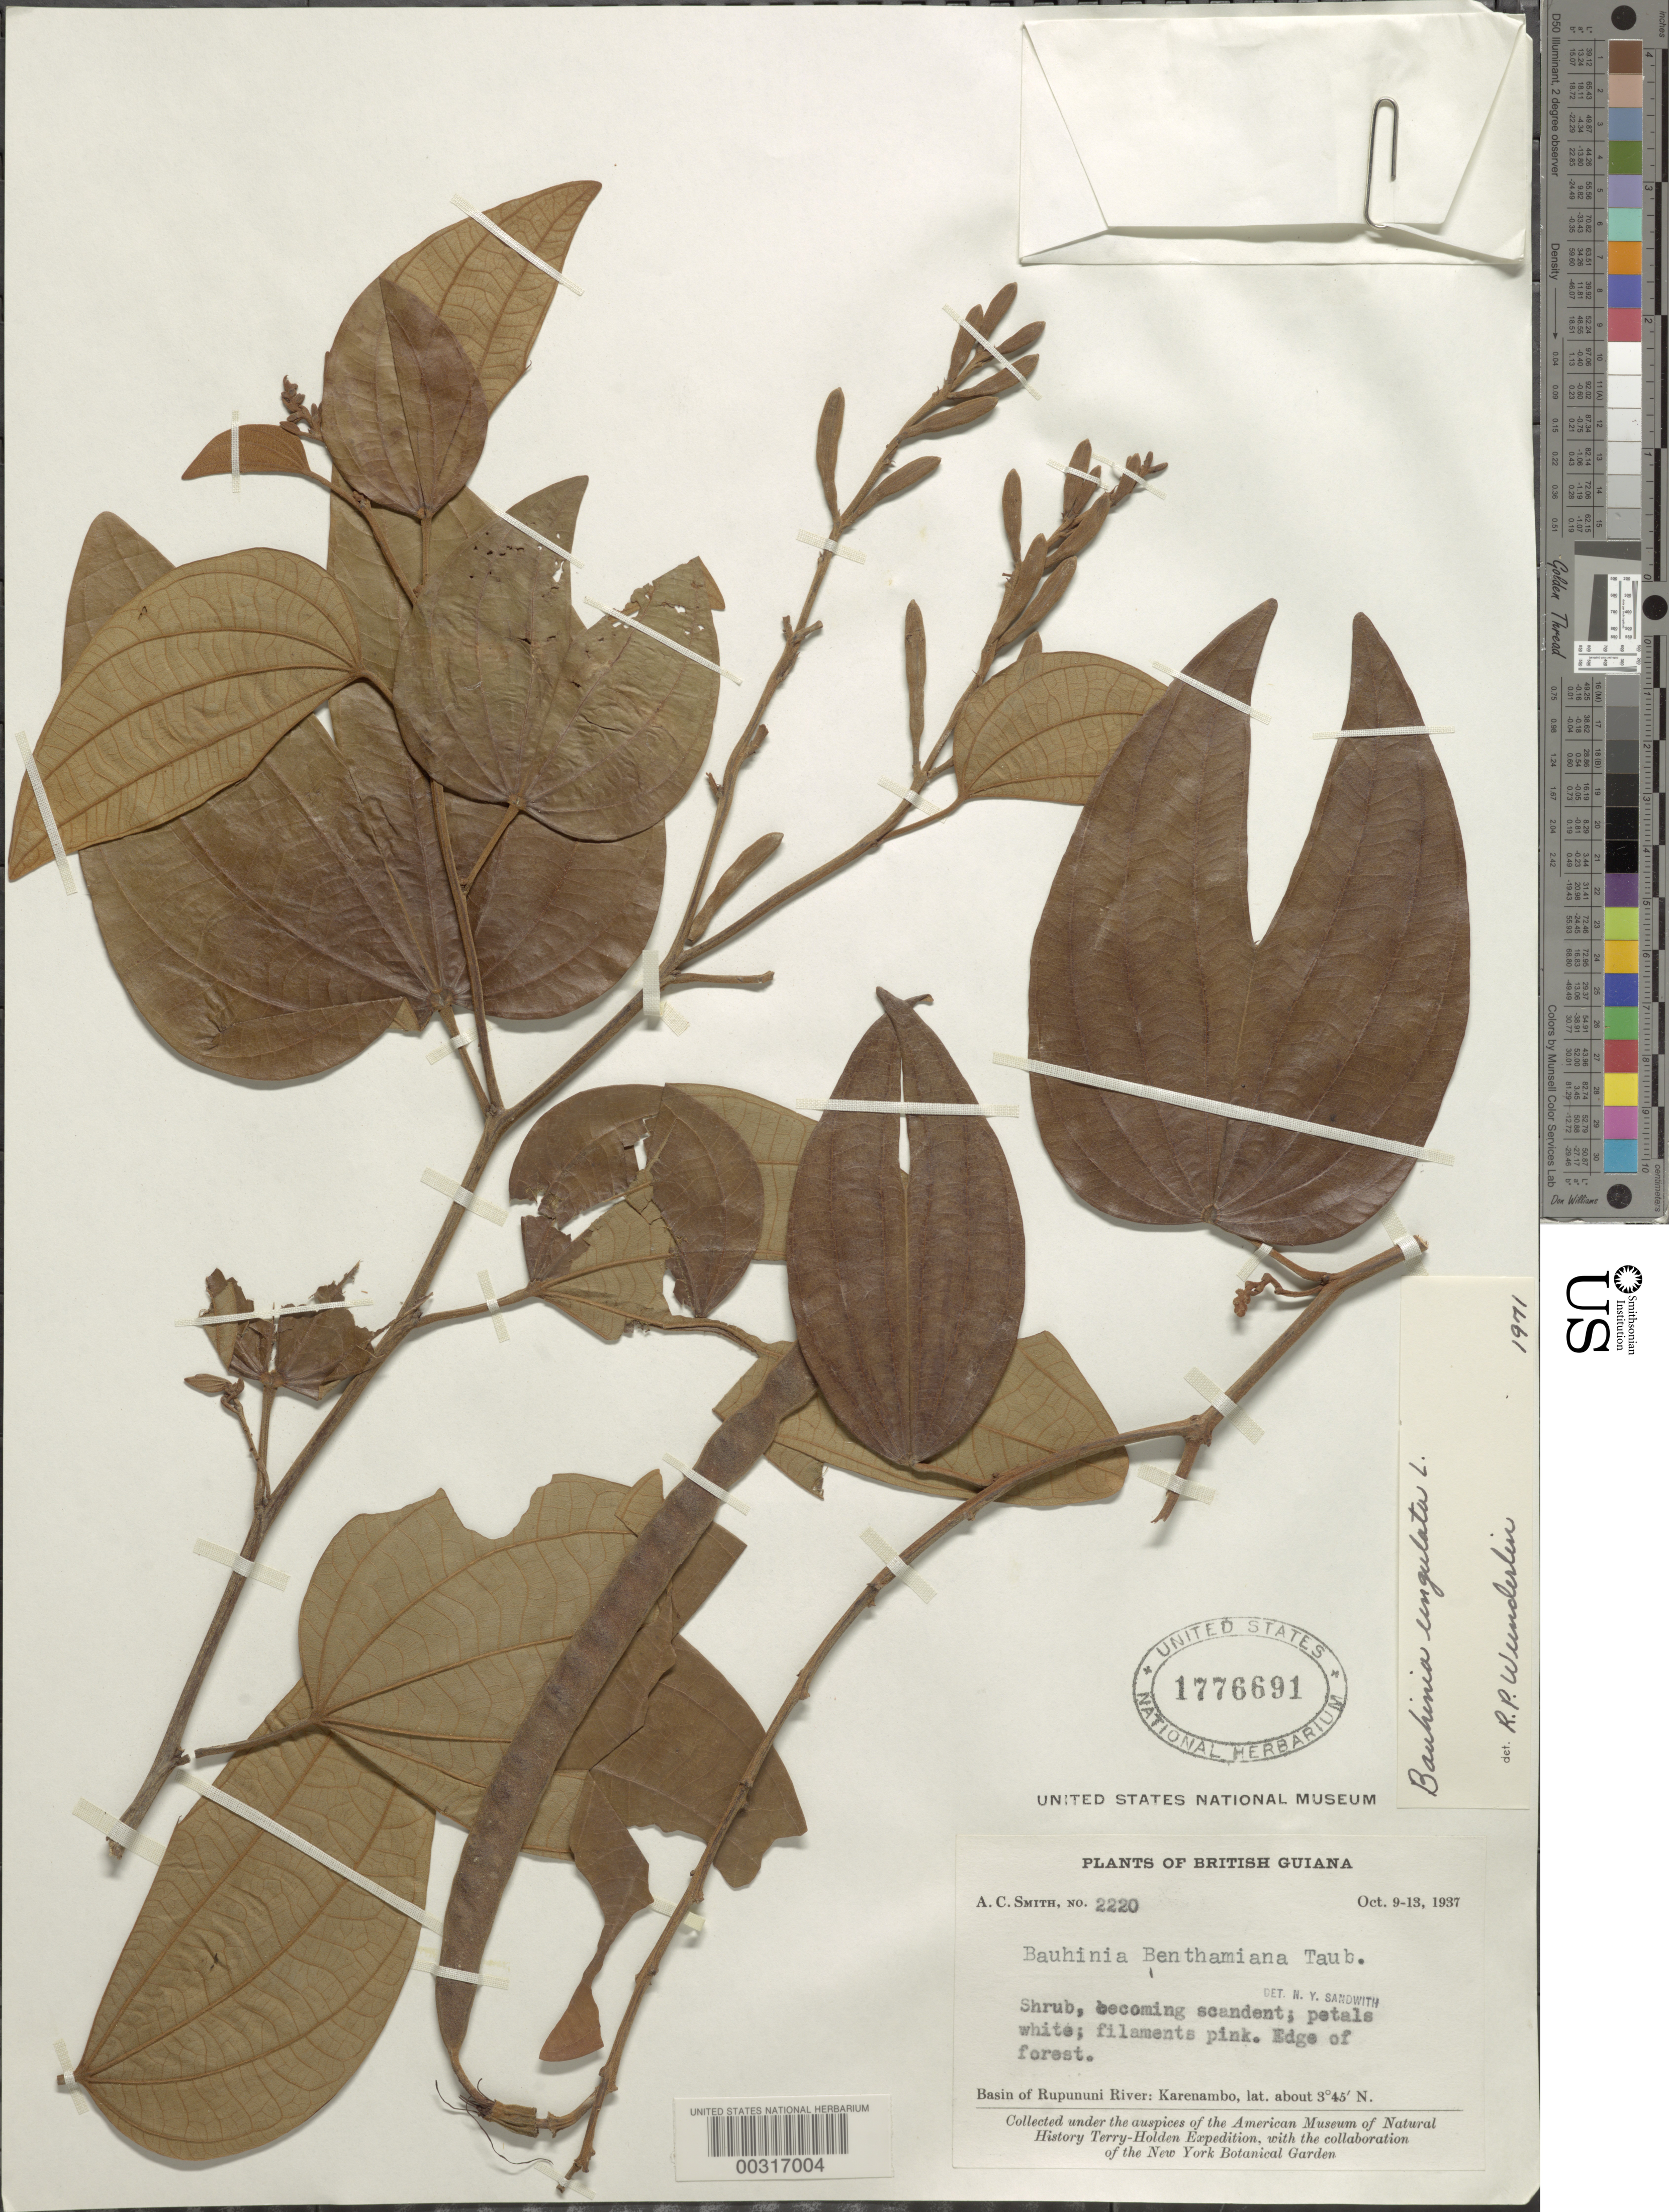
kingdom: Plantae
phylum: Tracheophyta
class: Magnoliopsida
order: Fabales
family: Fabaceae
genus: Bauhinia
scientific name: Bauhinia ungulata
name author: L.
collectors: A. C. Smith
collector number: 2220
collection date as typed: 09 Oct 1937 to 13 Oct 1937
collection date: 1937-10-09/1937-10-13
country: Guyana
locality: Basin of rupununi river: karenambo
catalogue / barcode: US 1776691